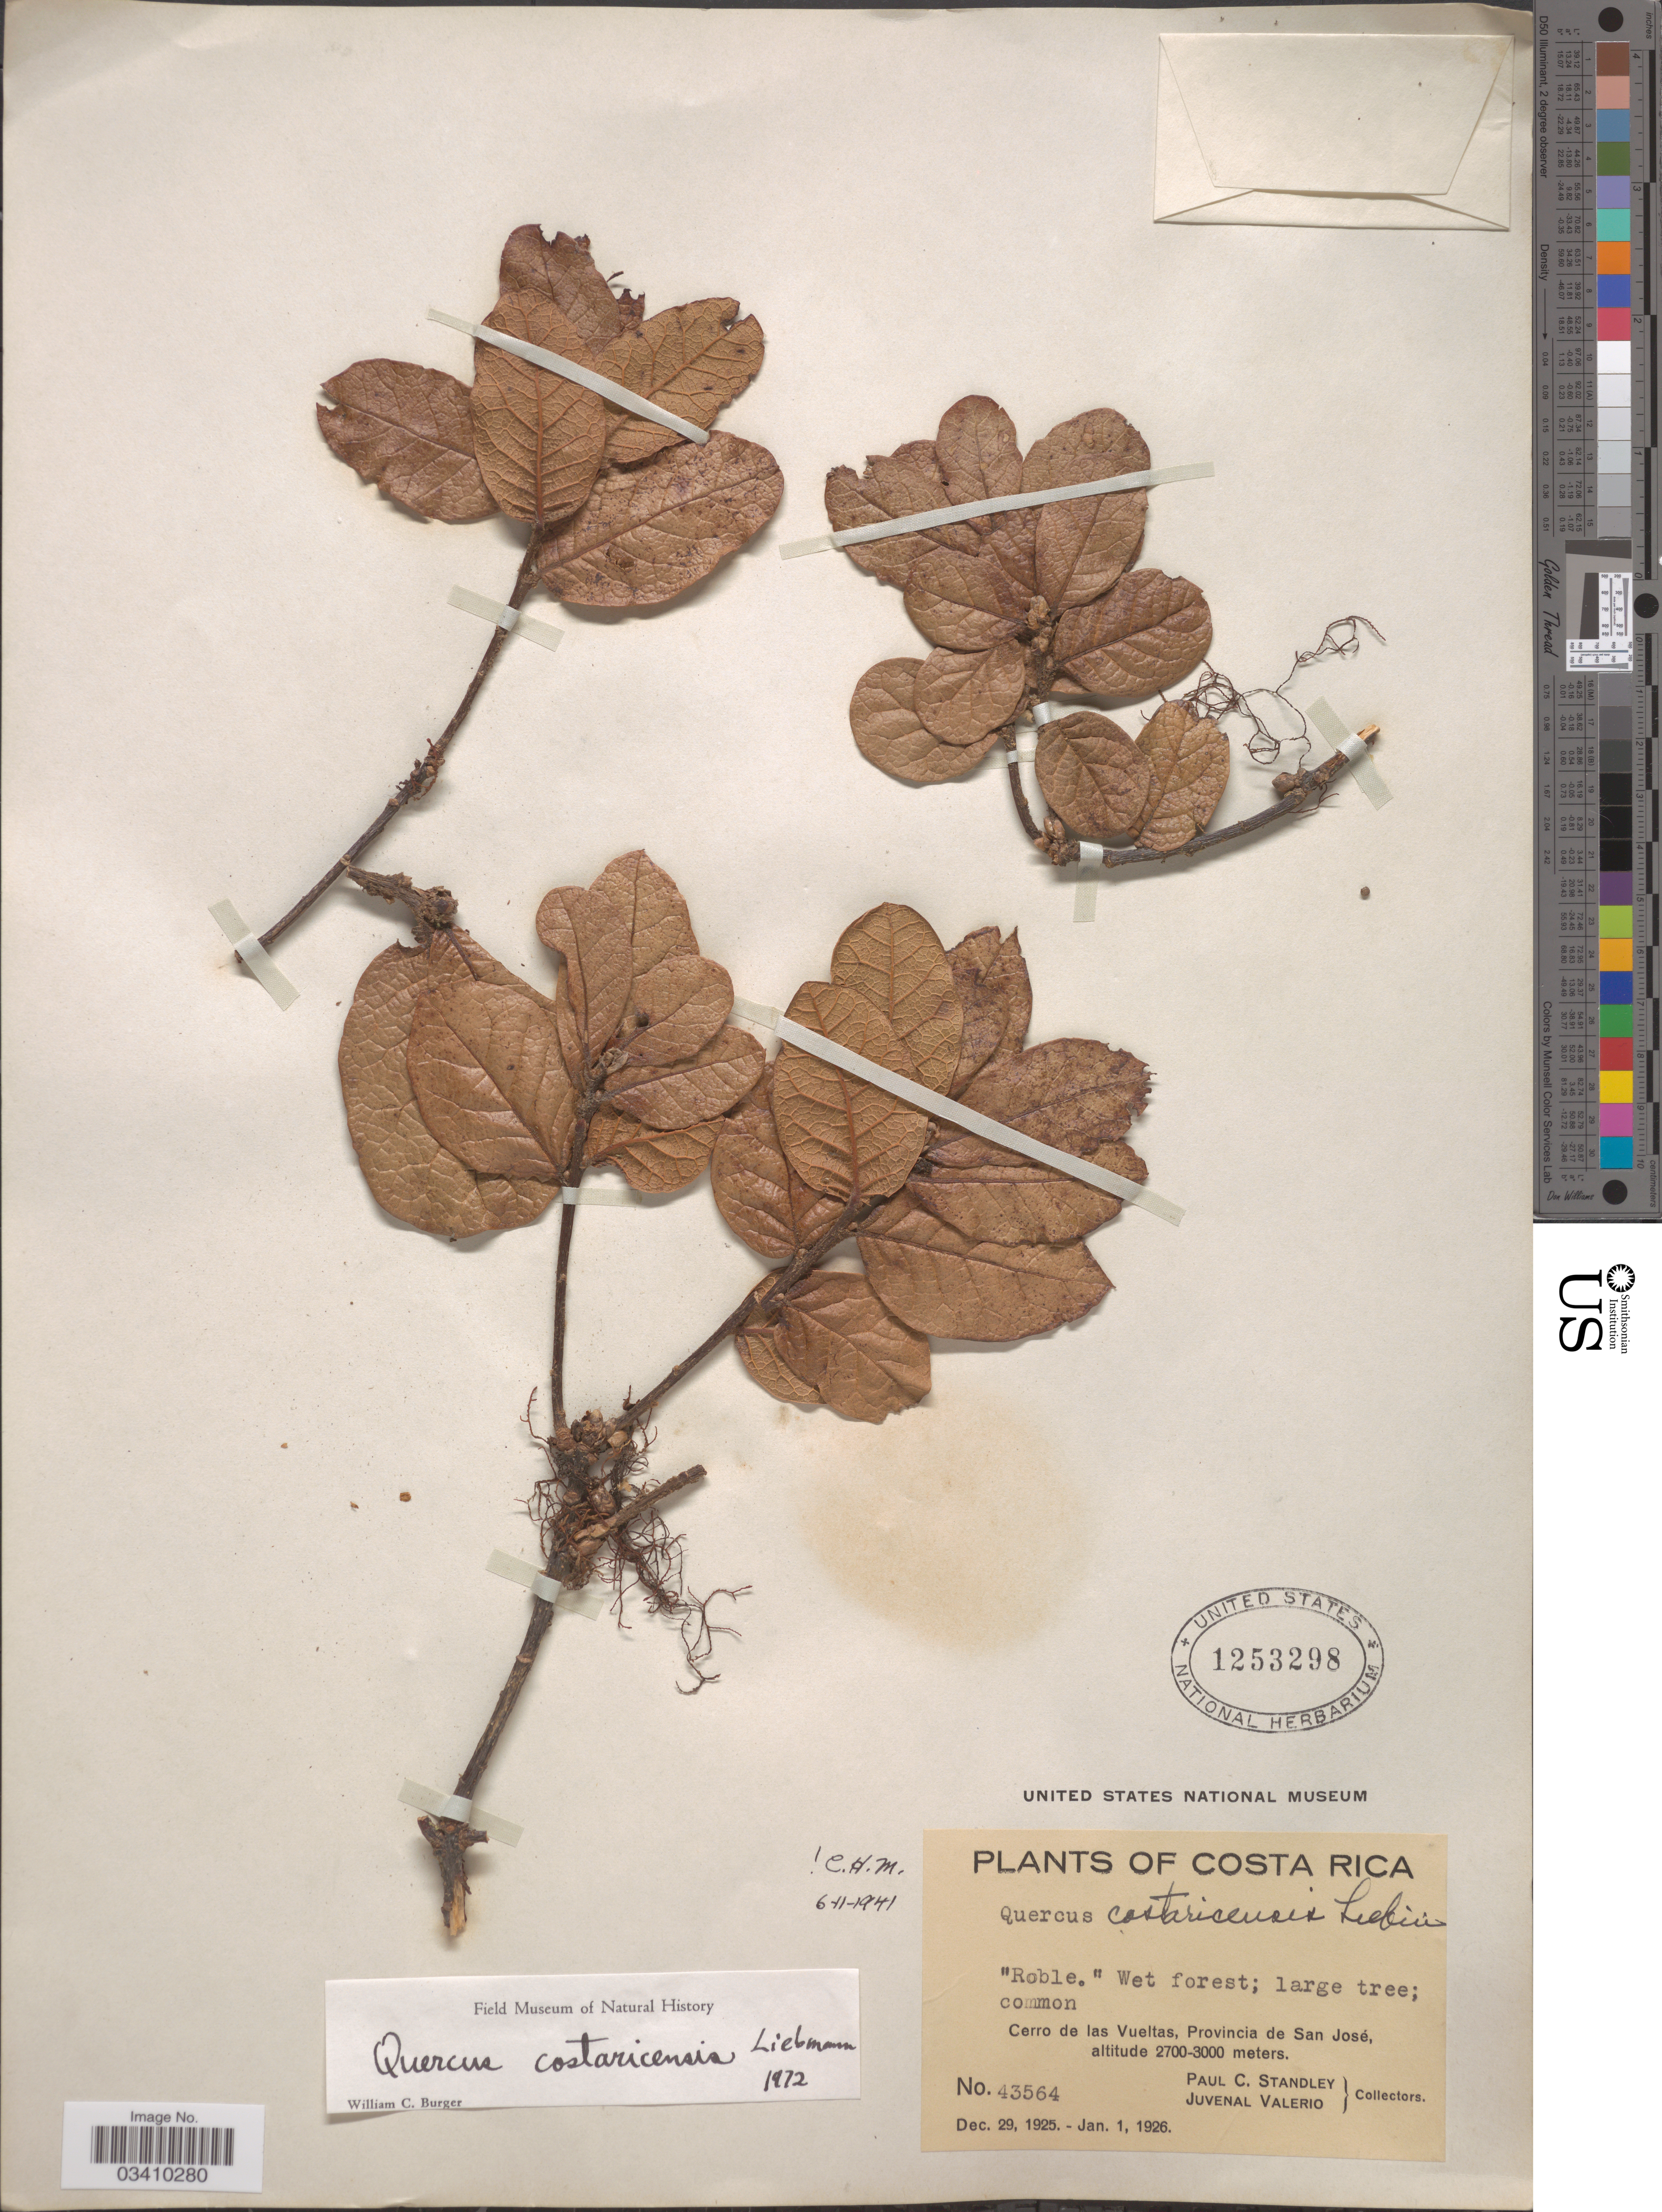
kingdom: Plantae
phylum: Tracheophyta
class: Magnoliopsida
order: Fagales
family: Fagaceae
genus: Quercus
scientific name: Quercus costaricensis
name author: Liebm.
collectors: P. C. Standley & J. Valerio R.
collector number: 43564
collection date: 1925-12-29/1926-01-01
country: Costa Rica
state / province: San José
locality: Cerro de las Vueltas.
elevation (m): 2700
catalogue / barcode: US 1253298